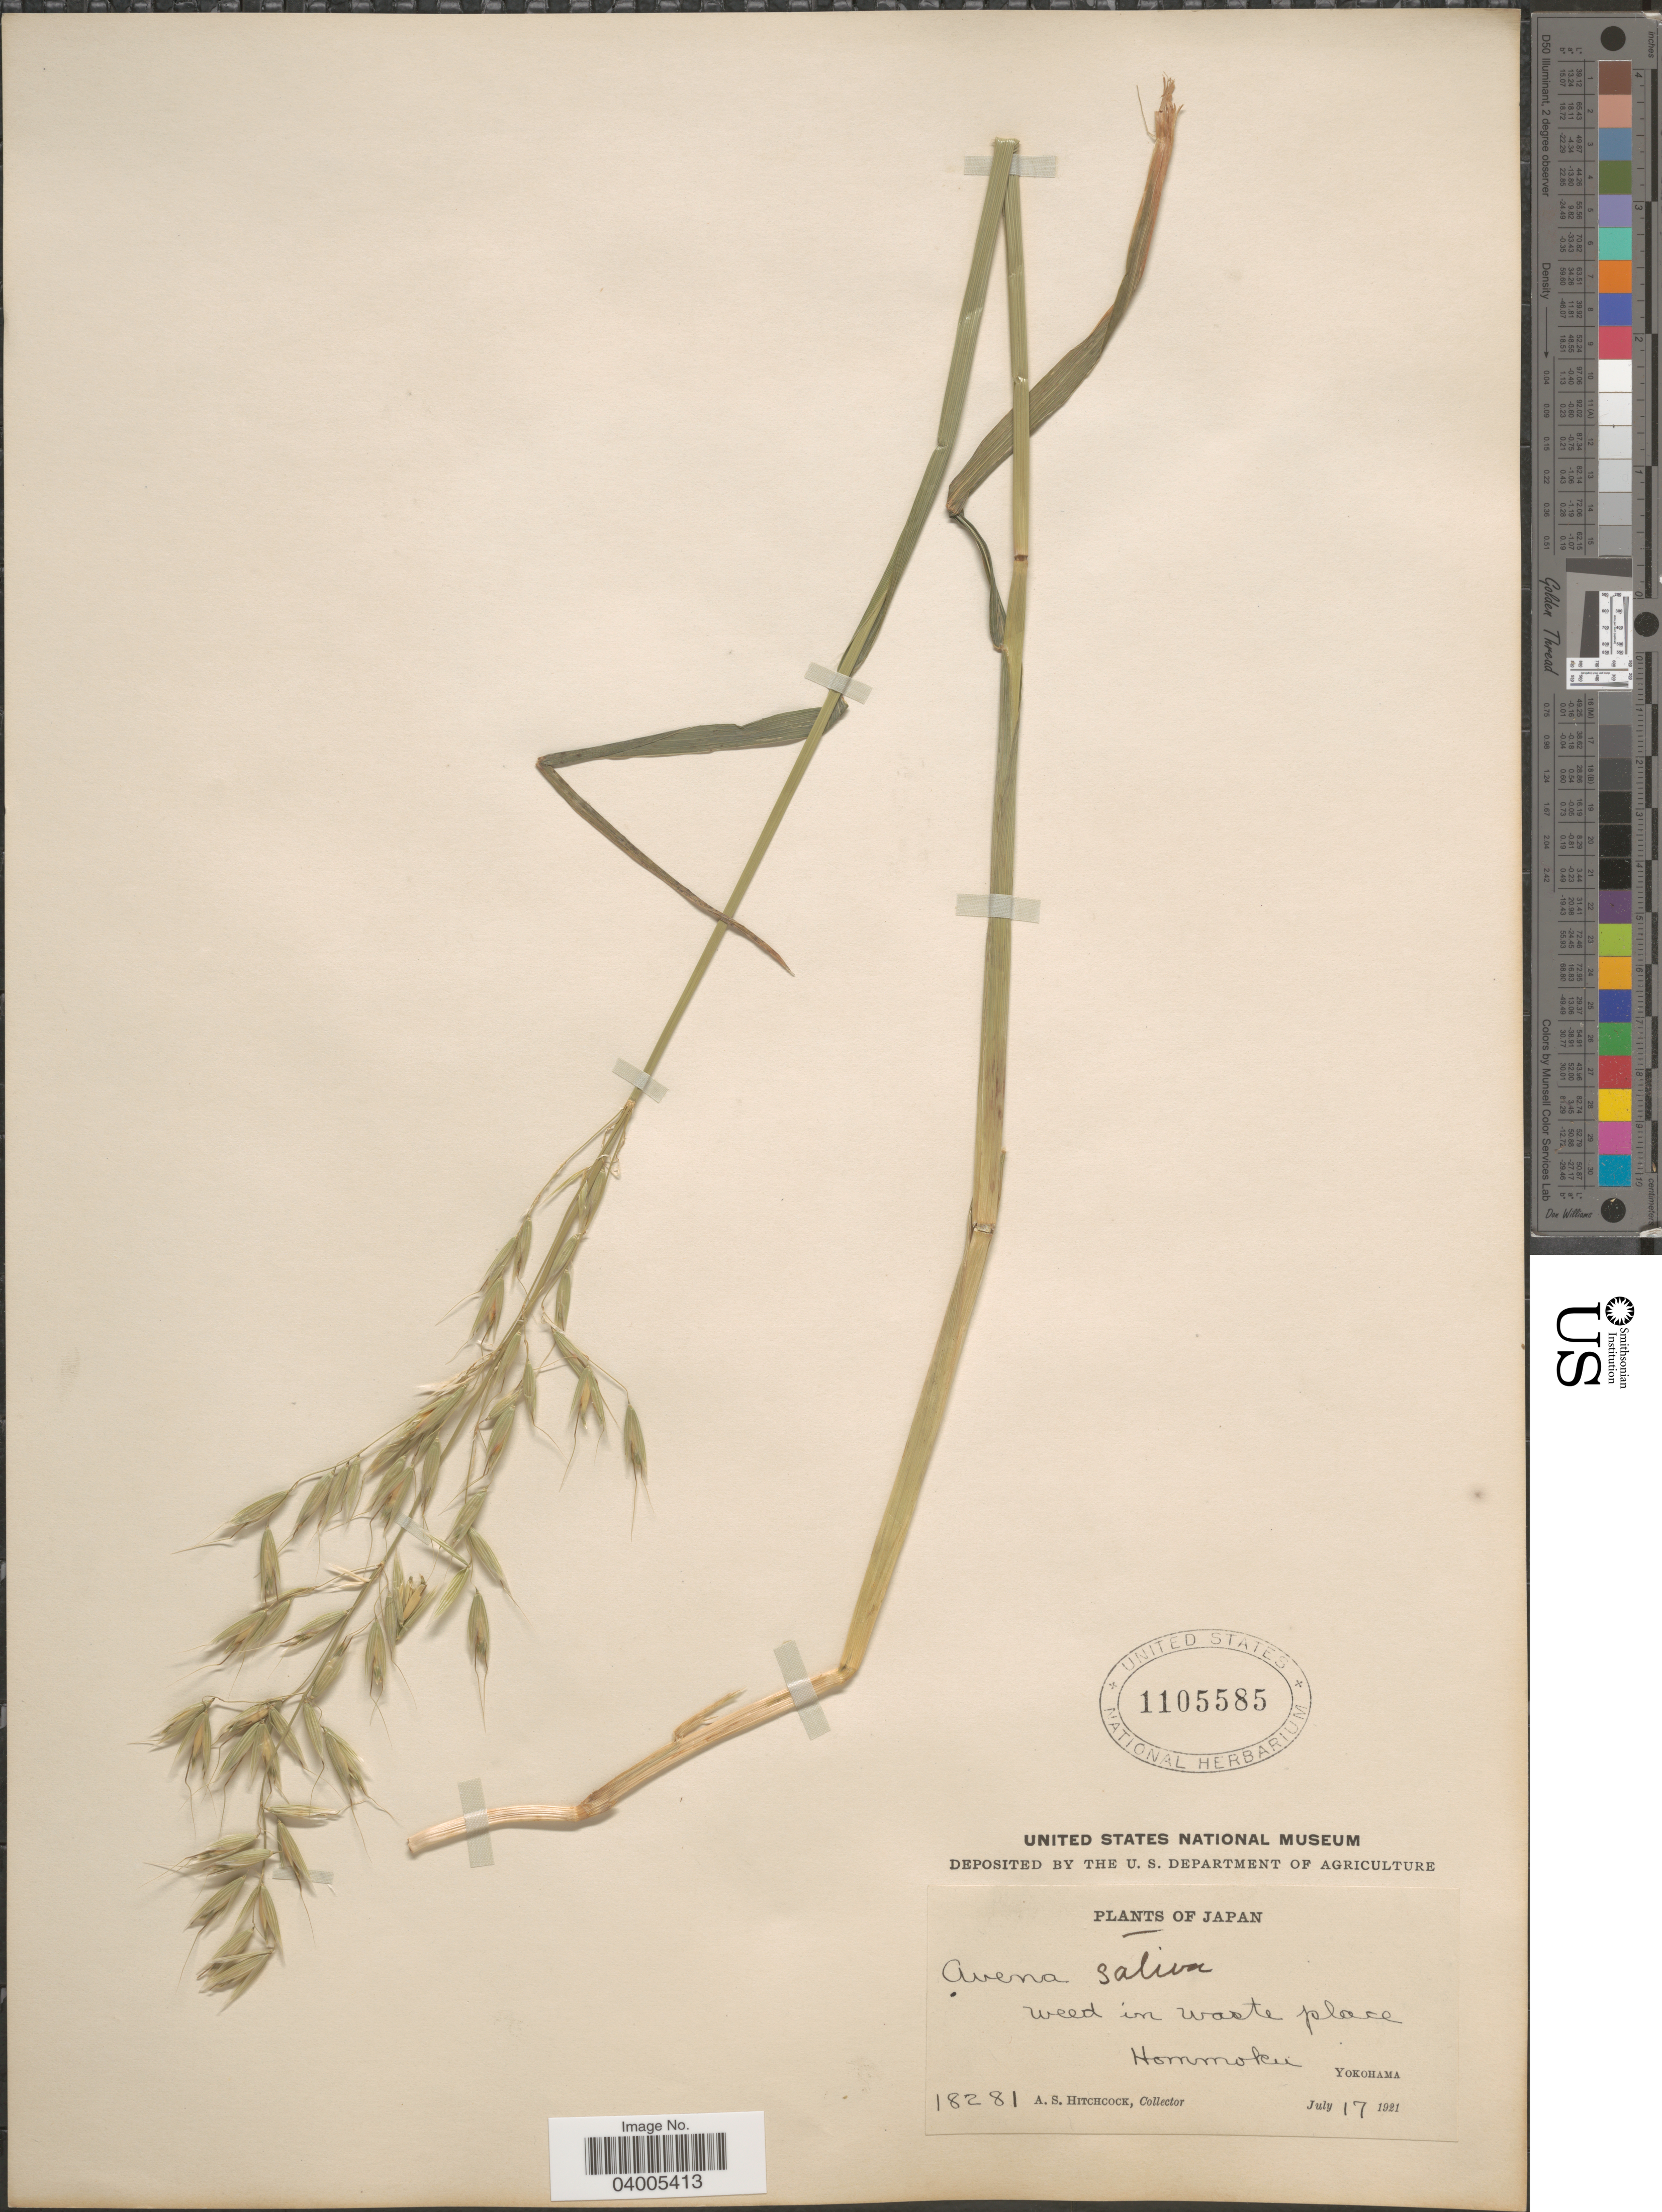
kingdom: Plantae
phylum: Tracheophyta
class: Liliopsida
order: Poales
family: Poaceae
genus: Avena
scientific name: Avena fatua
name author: L.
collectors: A. S. Hitchcock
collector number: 18281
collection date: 1921-07-17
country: Japan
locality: Hommoku. Yokohama.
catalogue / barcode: US 1105585